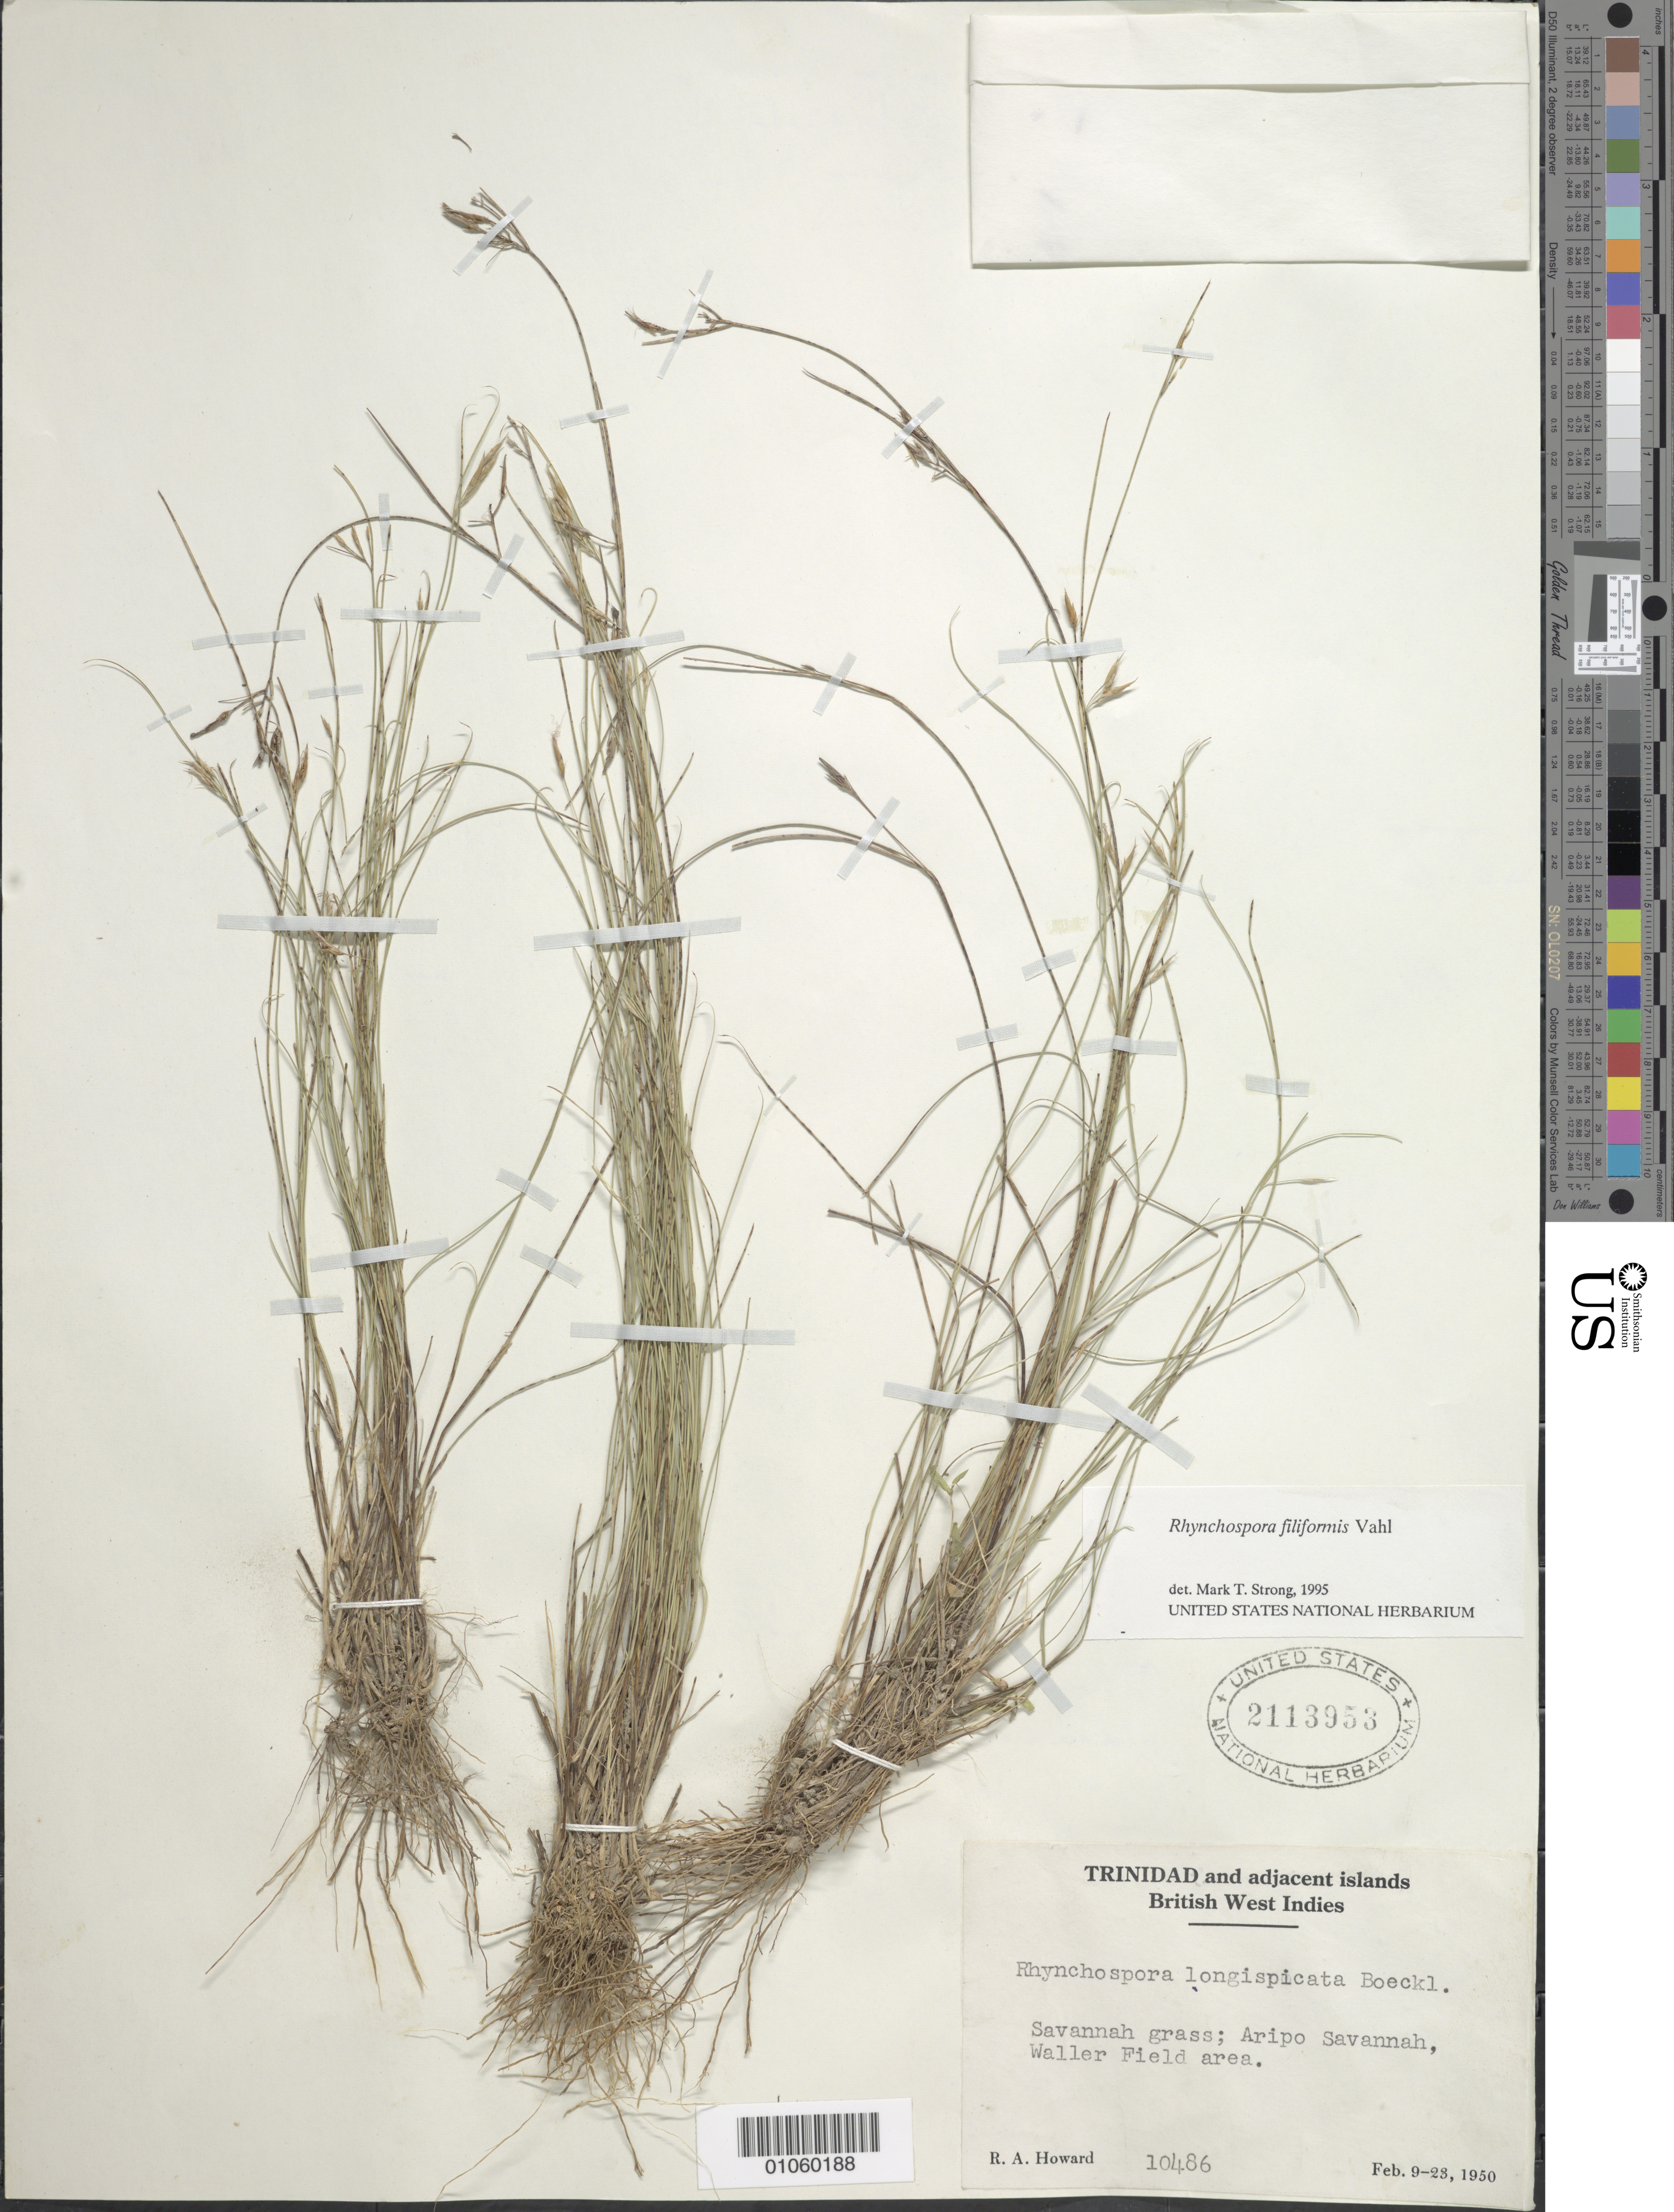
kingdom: Plantae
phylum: Tracheophyta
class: Liliopsida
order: Poales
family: Cyperaceae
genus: Rhynchospora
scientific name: Rhynchospora filiformis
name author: Vahl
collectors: R. A. Howard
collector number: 10486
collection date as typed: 09 Feb 1950 to 23 Feb 1950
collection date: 1950-02-09/1950-02-23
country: Trinidad and Tobago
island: Trinidad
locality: Aripo Savannah, Waller Field area.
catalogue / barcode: US 2113953